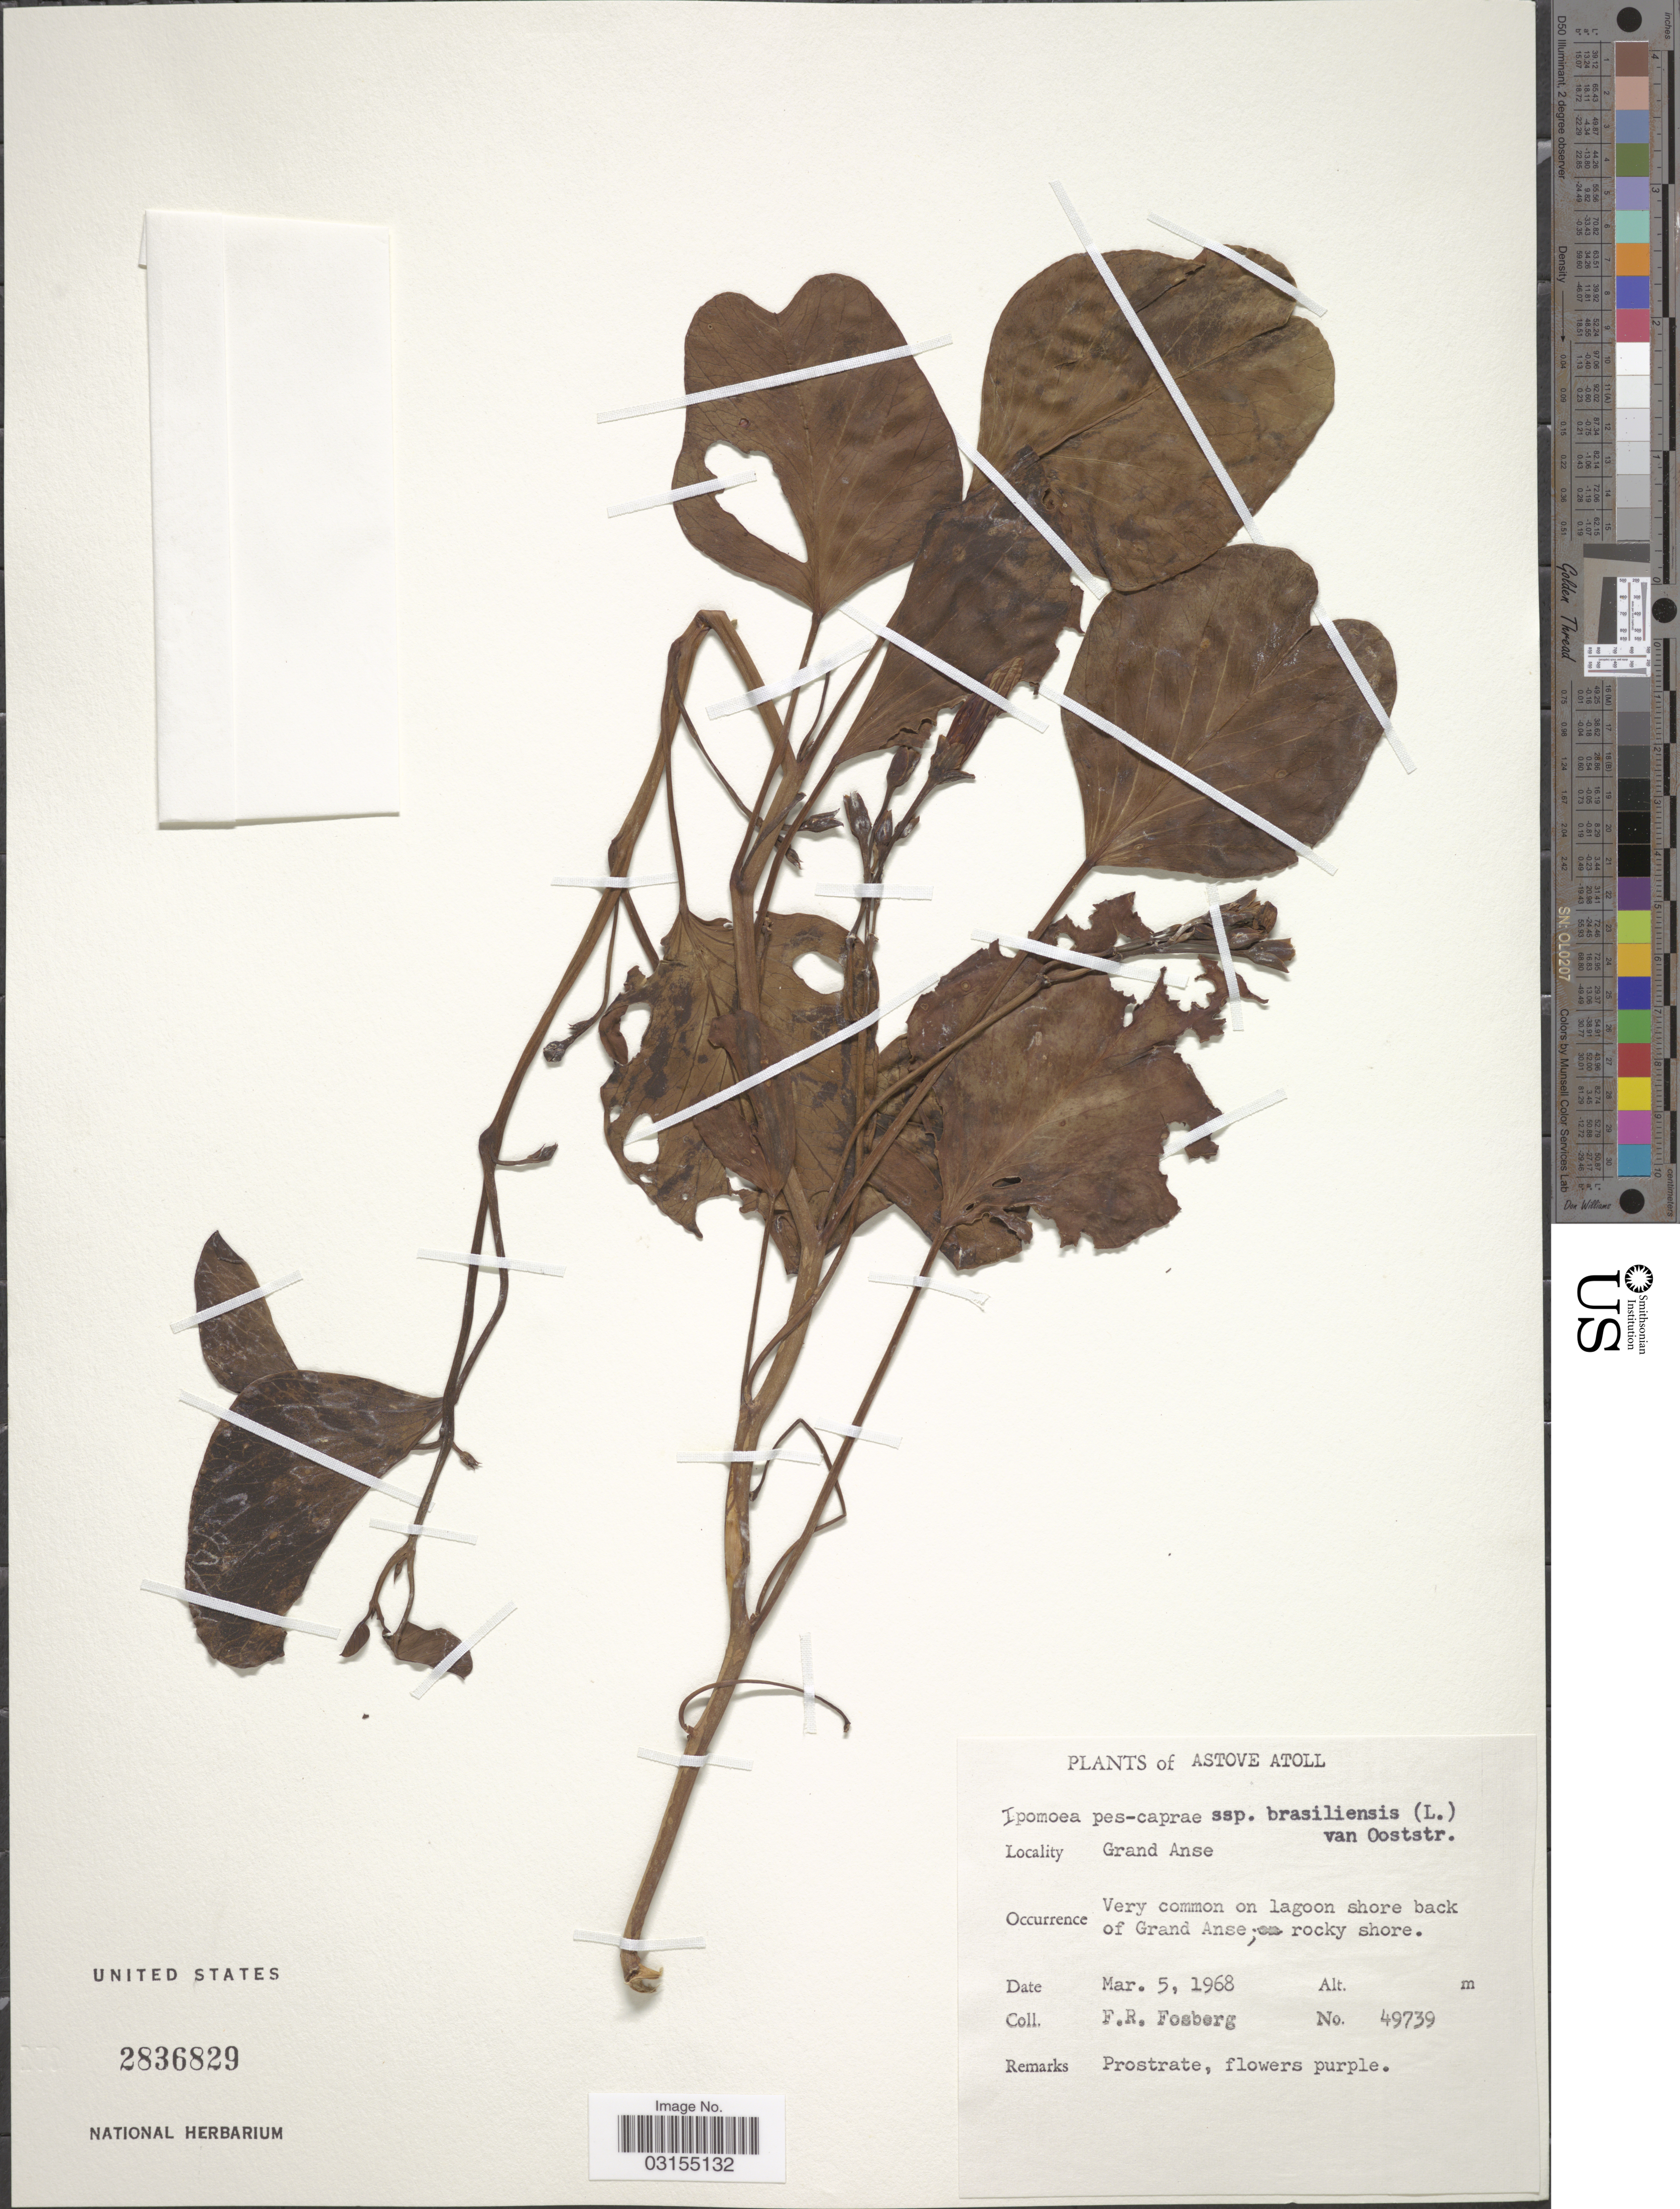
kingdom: Plantae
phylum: Tracheophyta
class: Magnoliopsida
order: Solanales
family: Convolvulaceae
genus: Ipomoea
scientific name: Ipomoea pes-caprae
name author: (L.) R. Br.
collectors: F. R. Fosberg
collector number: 49739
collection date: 1968-03-05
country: Seychelles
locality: Astove Atoll, Grand Anse. Very common on lagoon shore back of Grand Anse.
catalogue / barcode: US 2836829